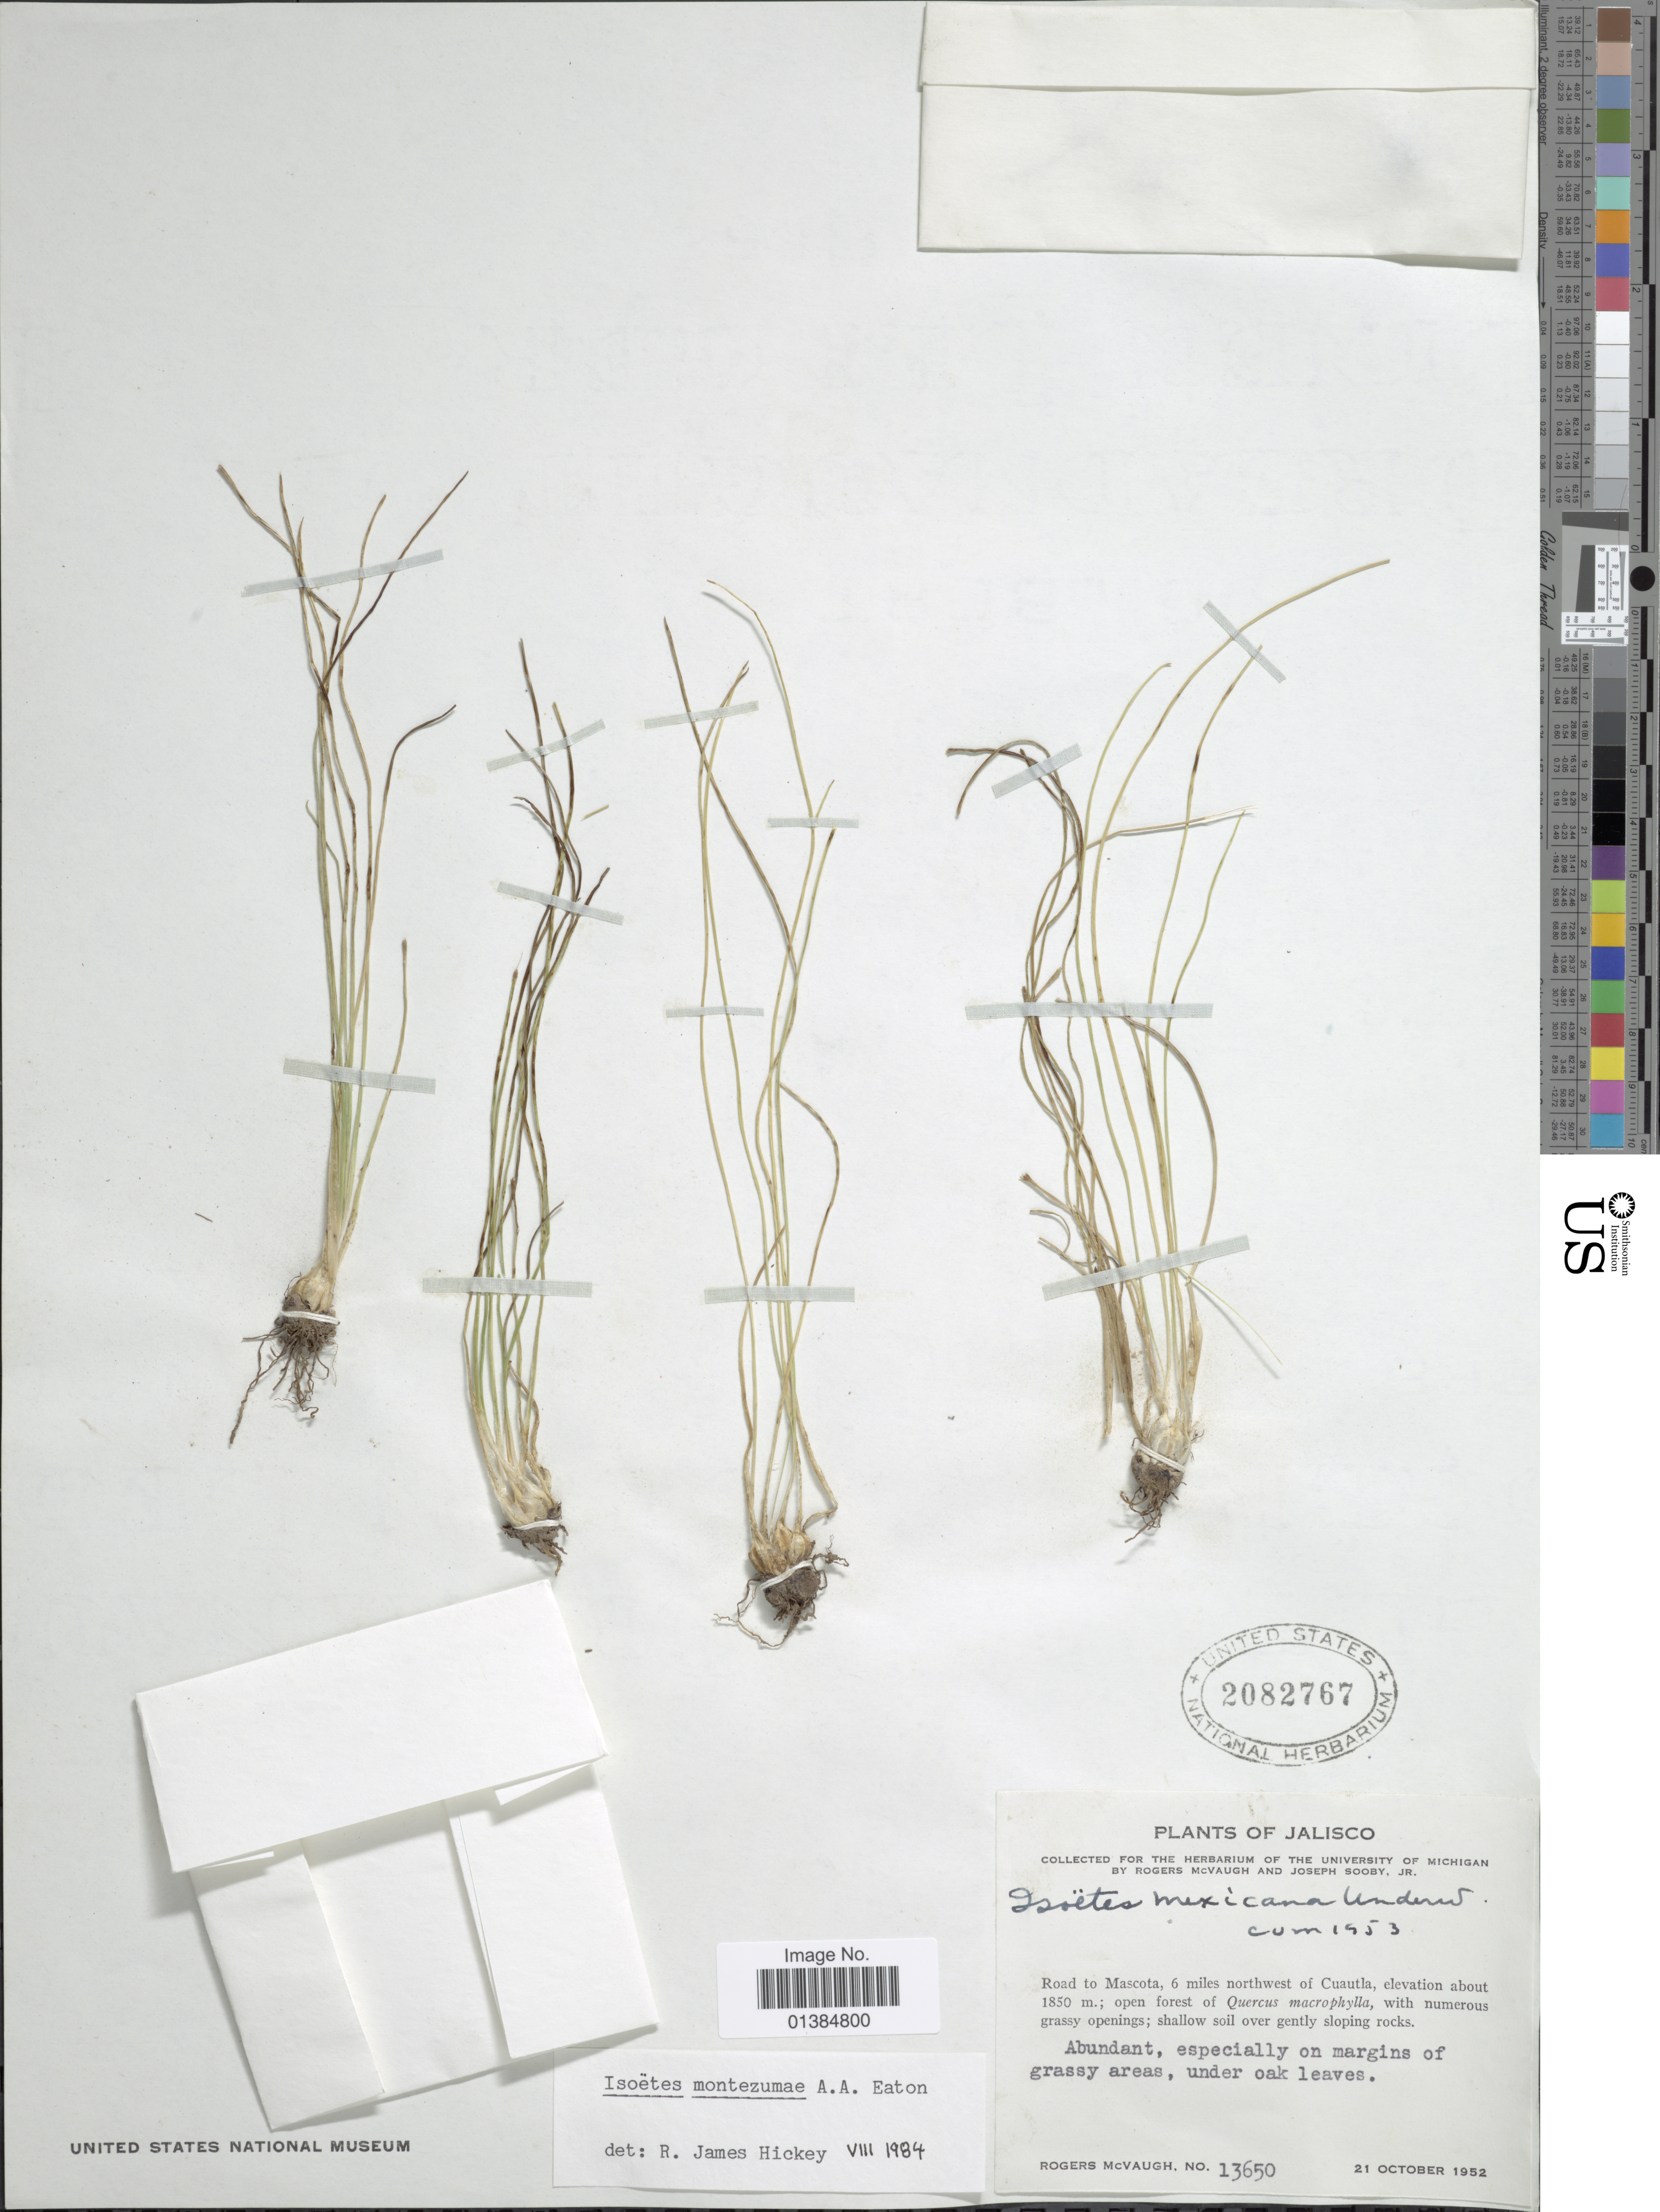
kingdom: Plantae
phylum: Tracheophyta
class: Lycopodiopsida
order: Isoetales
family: Isoetaceae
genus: Isoetes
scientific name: Isoetes montezumae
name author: A.A. Eaton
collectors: R. McVaugh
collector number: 13650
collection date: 1952-10-21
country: Mexico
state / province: Jalisco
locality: Road to Mascota, 6 miles northwest of Cuautla.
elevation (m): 1850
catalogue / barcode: US 2082767